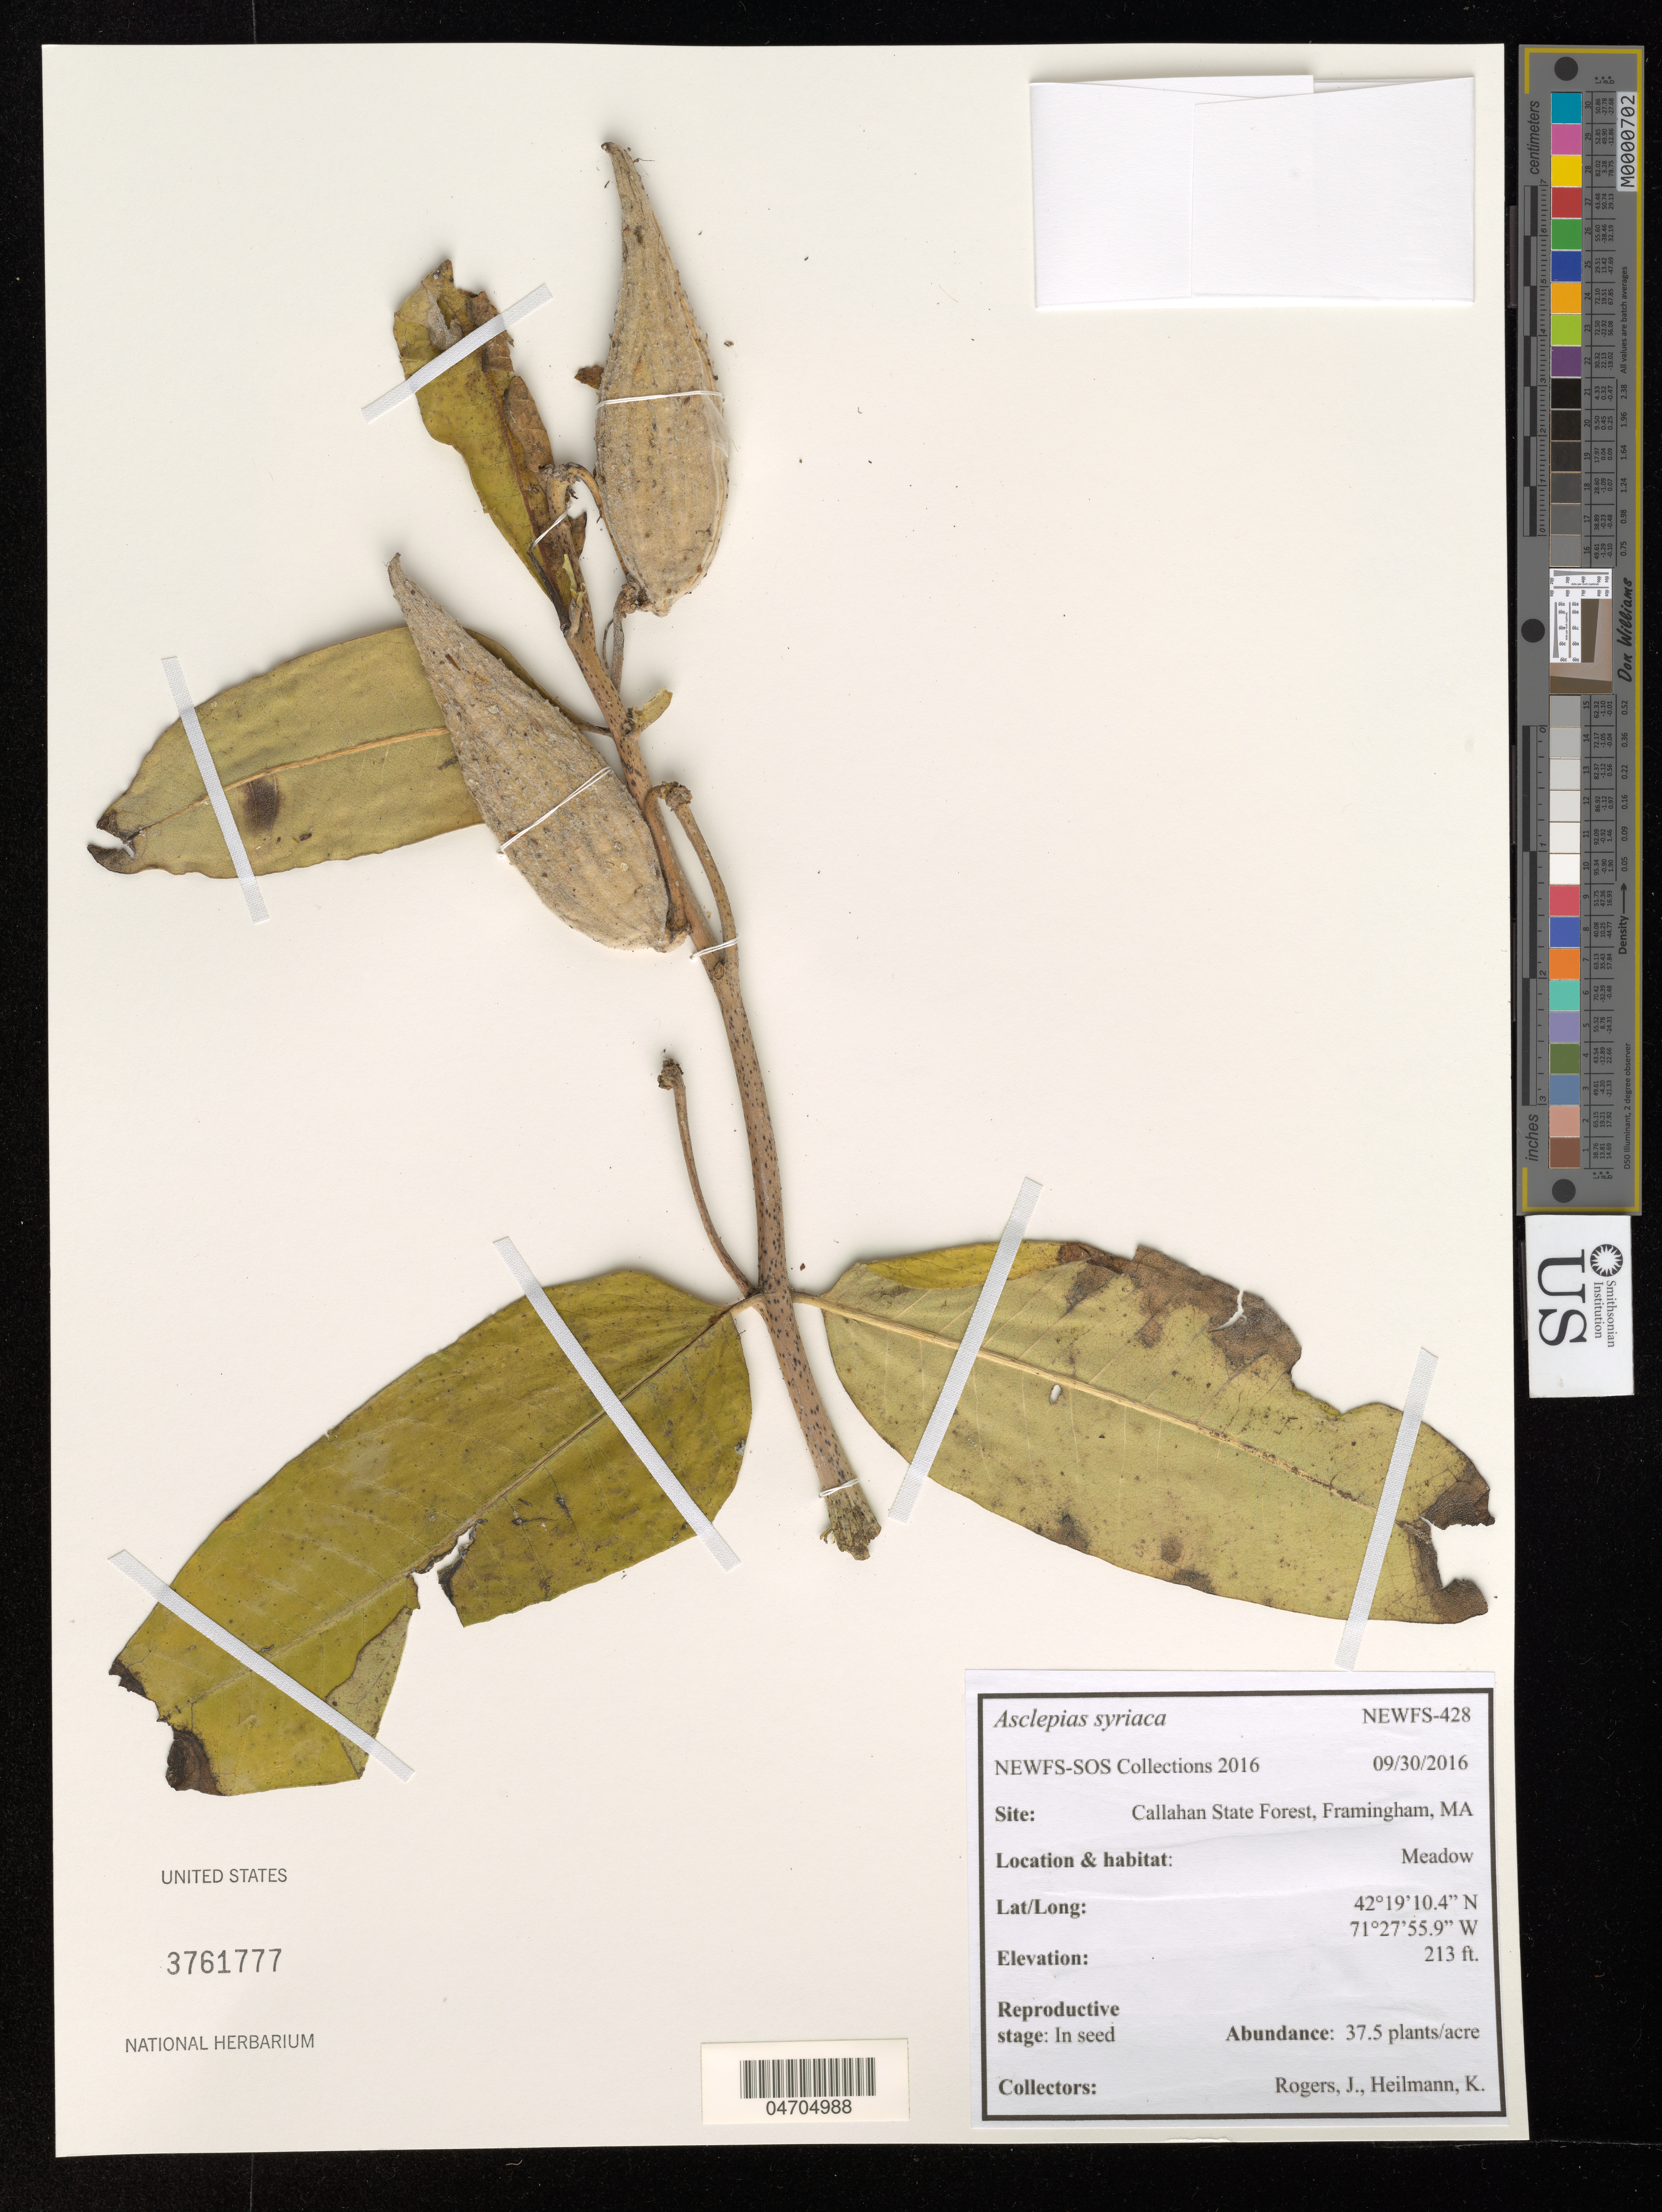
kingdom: Plantae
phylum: Tracheophyta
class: Magnoliopsida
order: Gentianales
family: Apocynaceae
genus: Asclepias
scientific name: Asclepias syriaca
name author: L.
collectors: J. Rogers & K. Heilmann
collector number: NEWFS-428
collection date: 2016-09-30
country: United States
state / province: Massachusetts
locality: Callahan State Forest, Framingham.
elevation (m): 65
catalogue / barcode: US 3761777